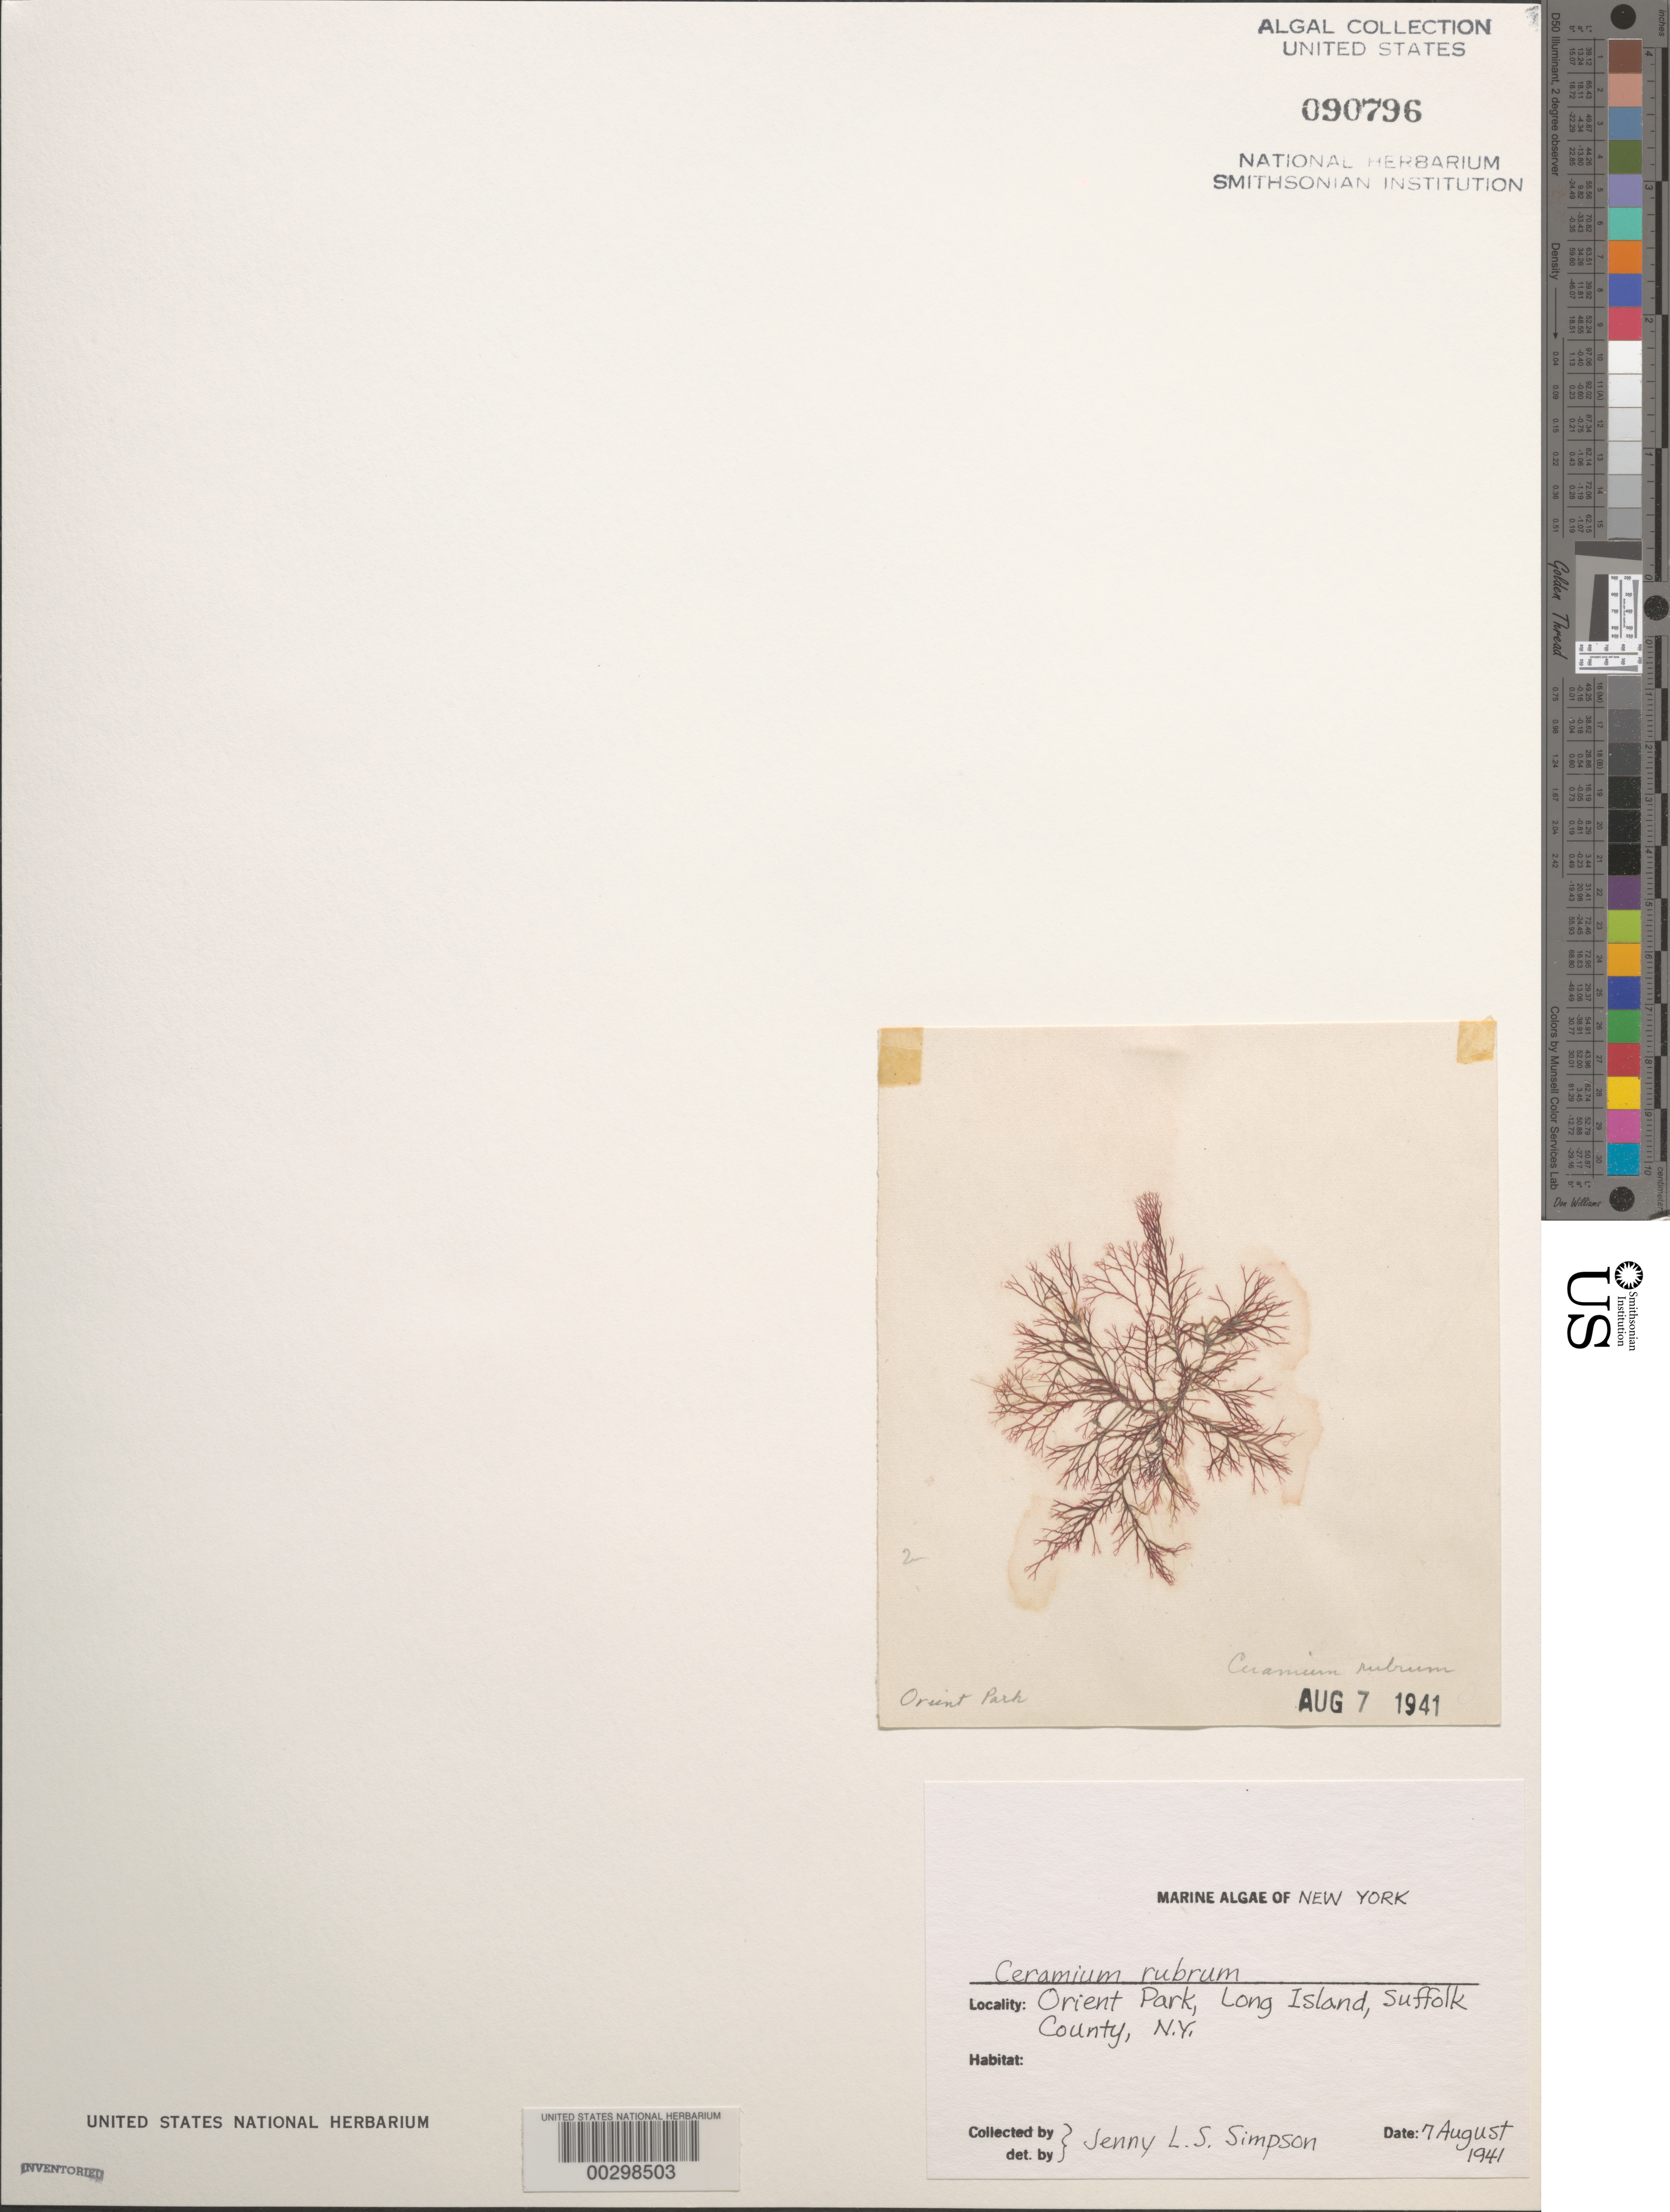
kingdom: Plantae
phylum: Rhodophyta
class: Florideophyceae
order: Ceramiales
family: Ceramiaceae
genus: Ceramium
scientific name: Ceramium rubrum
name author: C. Agardh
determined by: Simpson, J. L. S.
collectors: J. Simpson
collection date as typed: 07 Aug 1941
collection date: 1941-08-07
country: United States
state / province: New York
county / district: Suffolk County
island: Long Island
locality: Orient Park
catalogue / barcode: US 90796